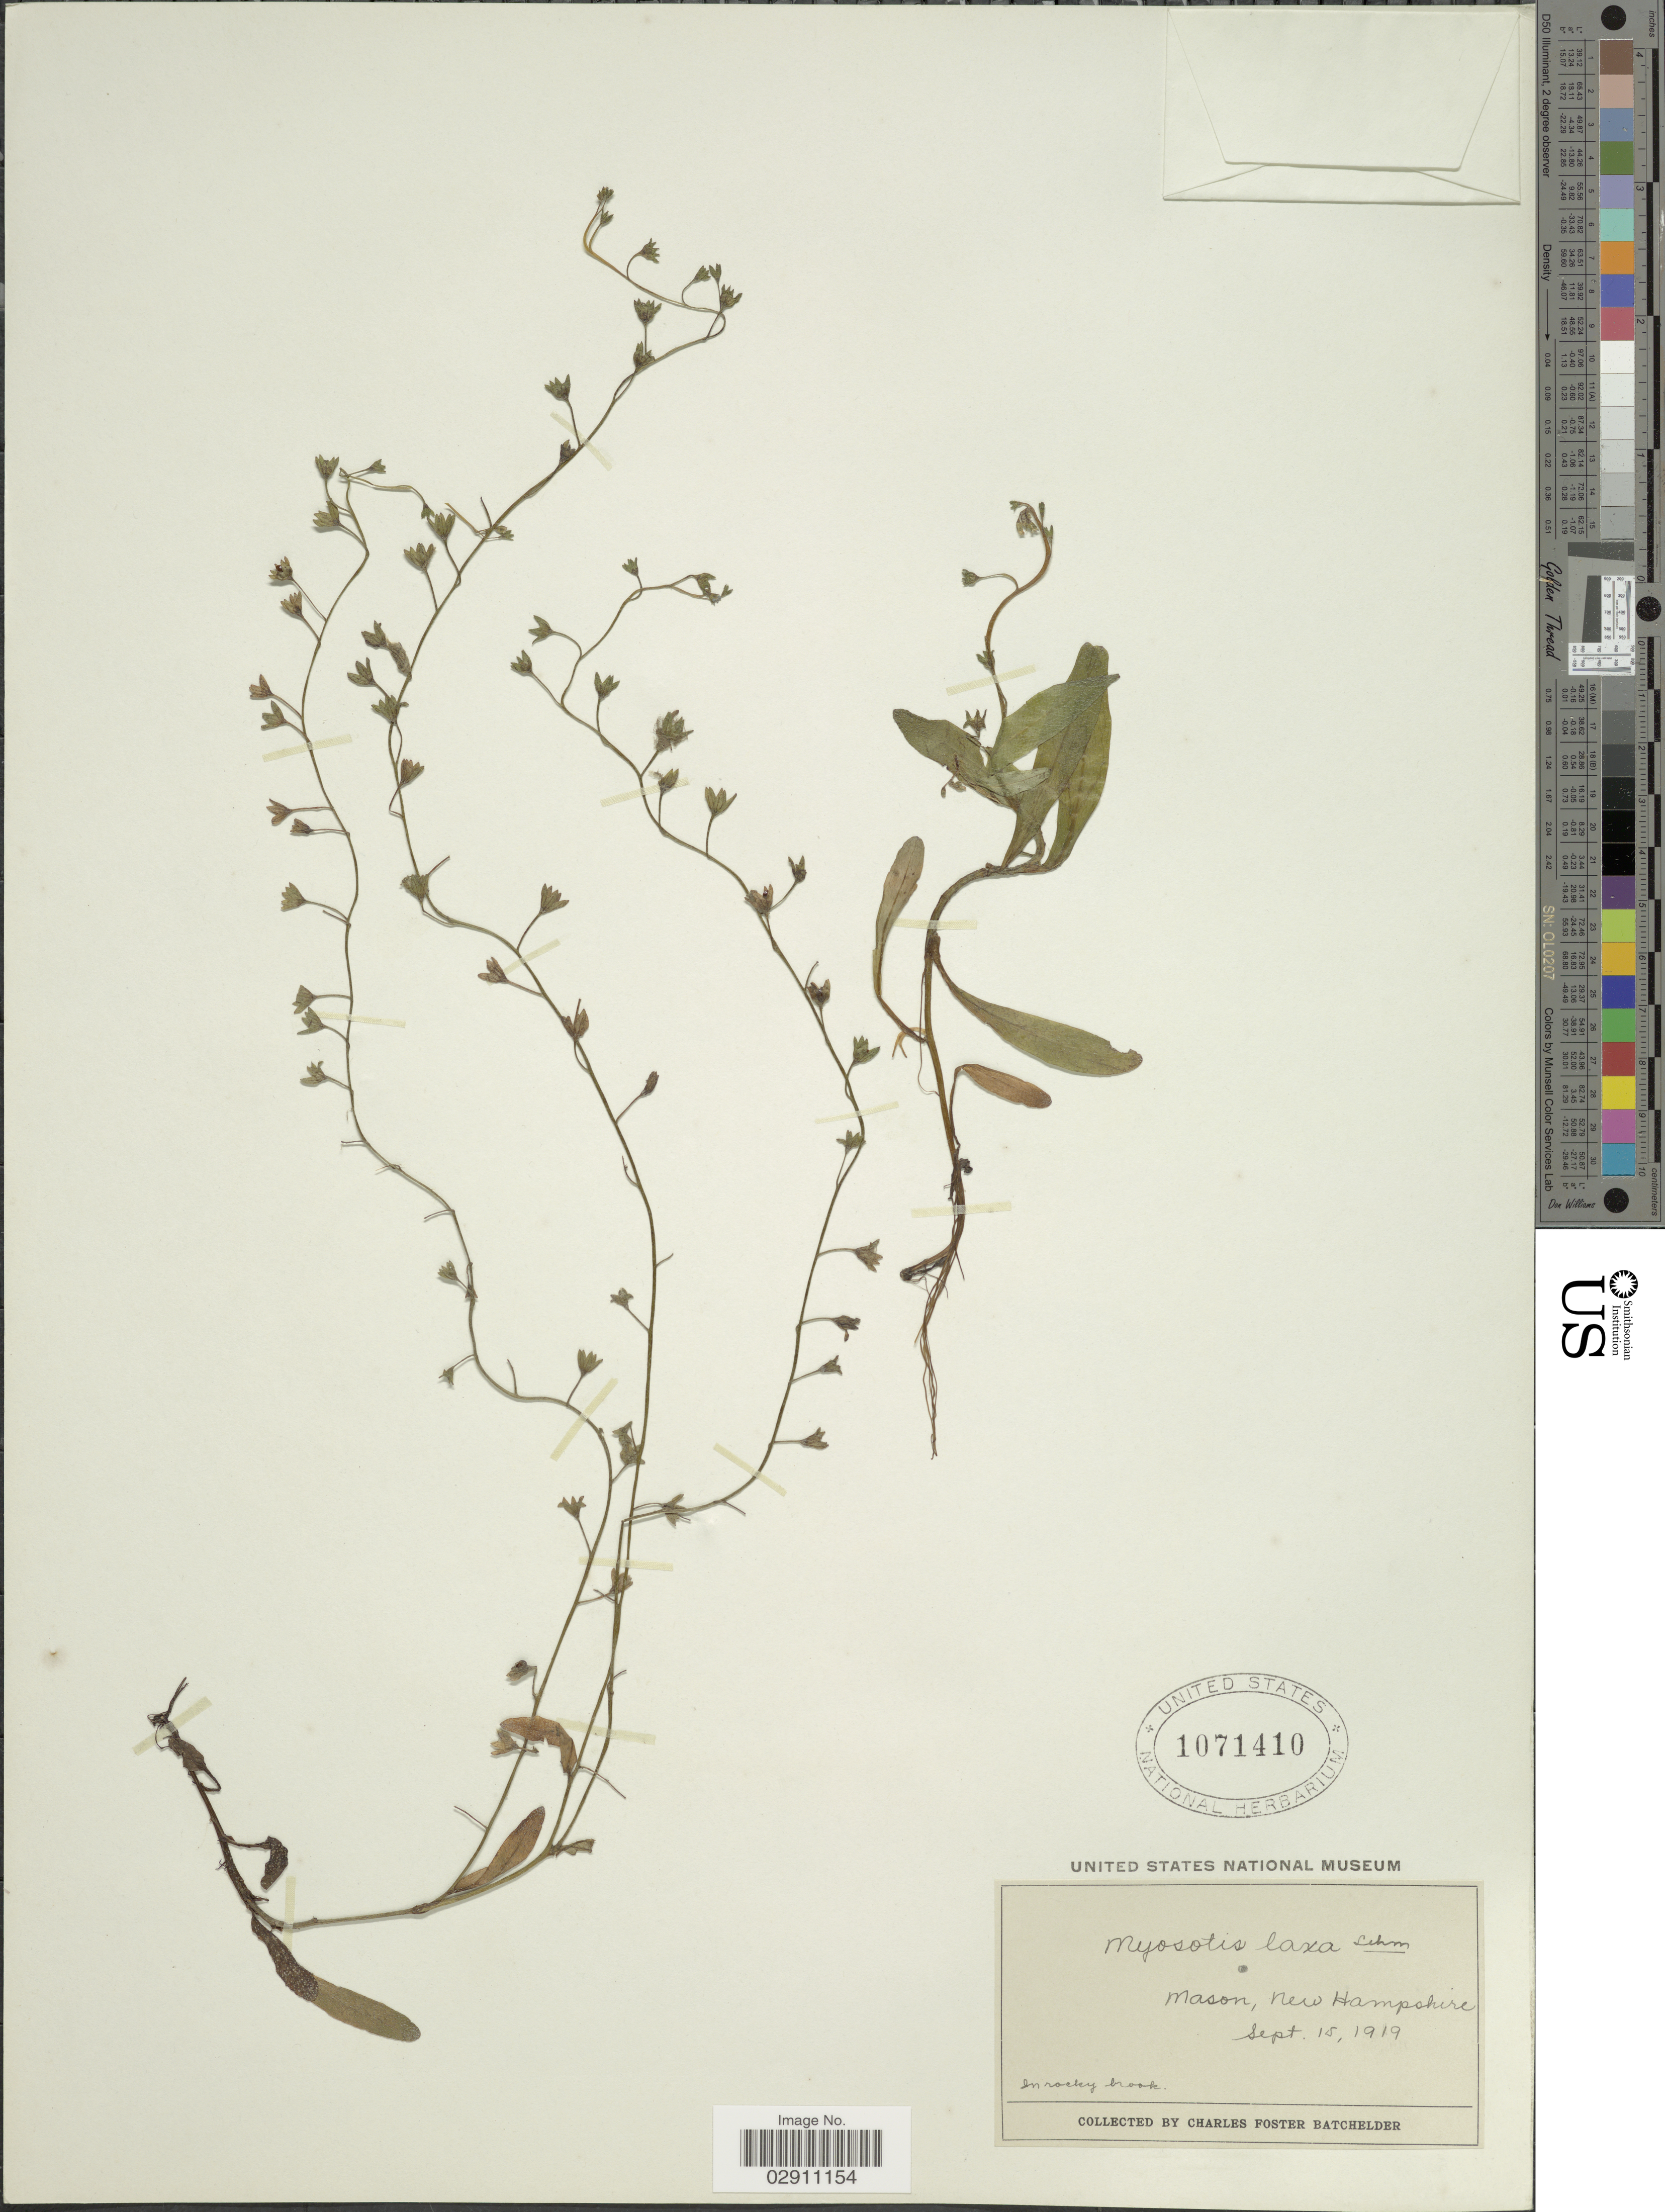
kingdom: Plantae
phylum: Tracheophyta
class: Magnoliopsida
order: Boraginales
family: Boraginaceae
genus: Myosotis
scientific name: Myosotis laxa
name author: F. Lehm.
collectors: C. Batchelder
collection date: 1919-09-15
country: United States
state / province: New Hampshire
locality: Mason.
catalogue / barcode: US 1071410